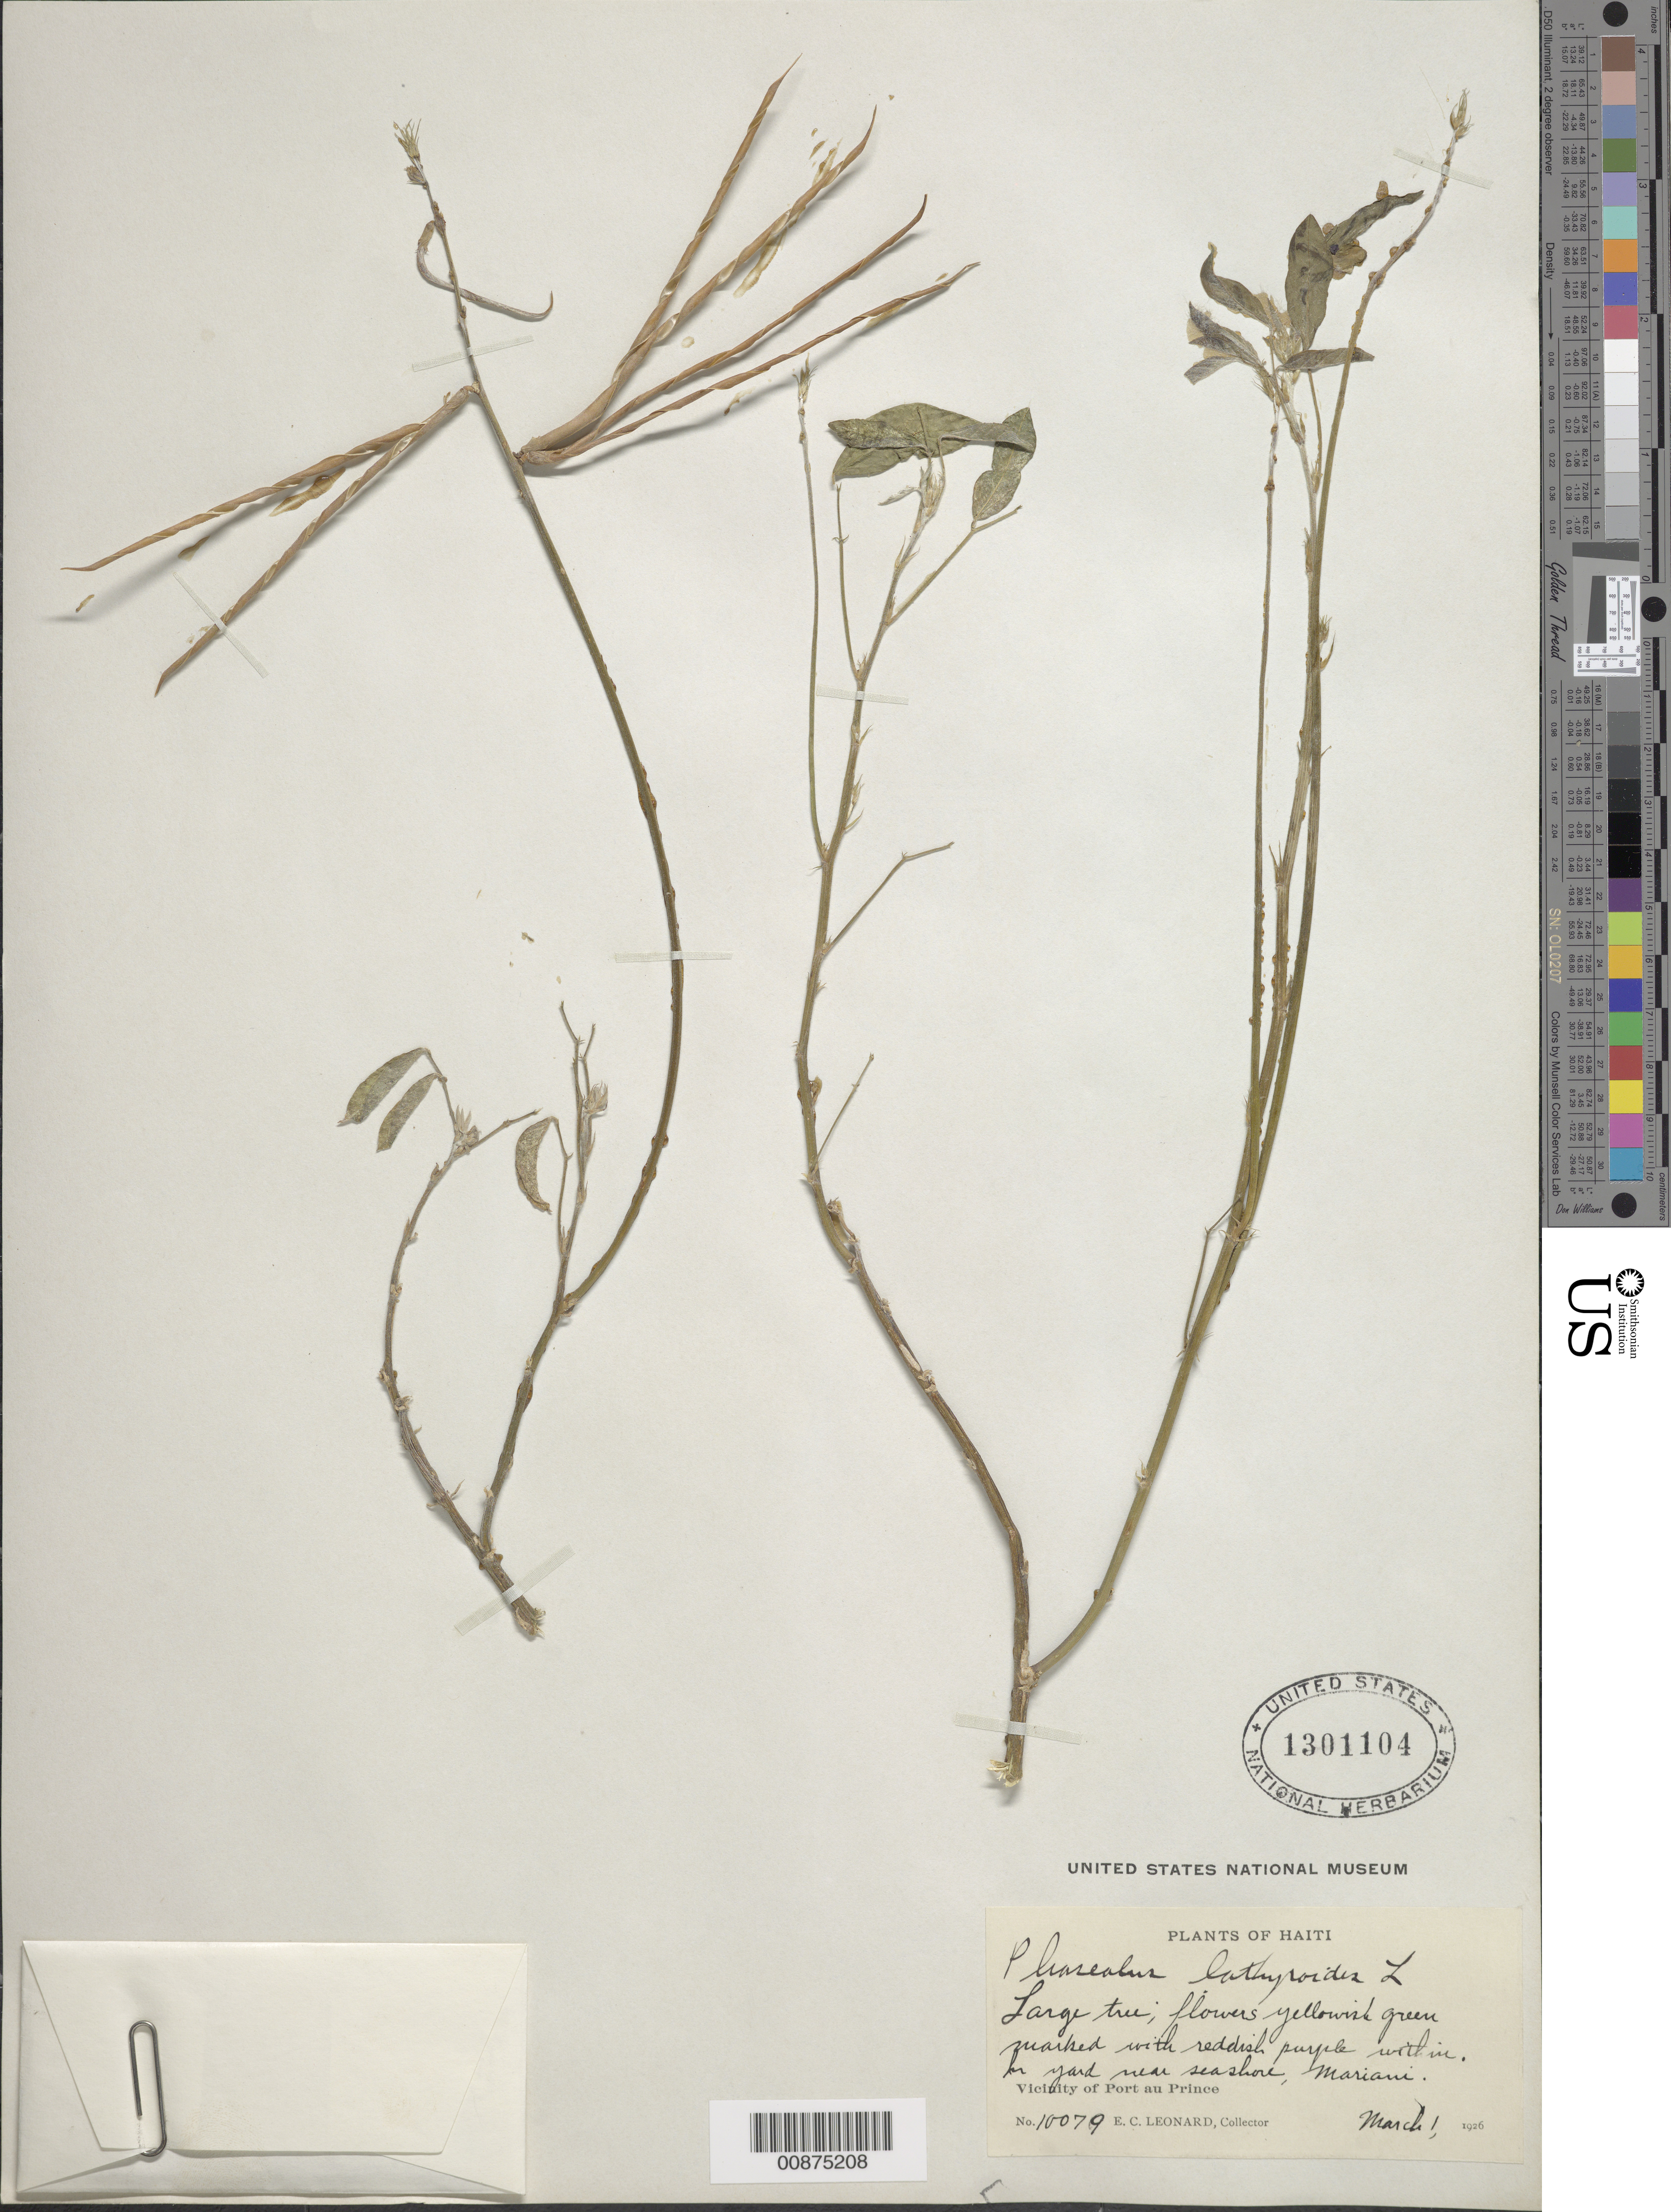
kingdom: Plantae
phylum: Tracheophyta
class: Magnoliopsida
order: Fabales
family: Fabaceae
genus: Macroptilium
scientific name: Macroptilium lathyroides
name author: (L.) Urb.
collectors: E. C. Leonard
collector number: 10079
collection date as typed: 01 Mar 1926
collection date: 1926-03-01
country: Haiti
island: Hispaniola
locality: Vicinity of Port au Prince. Near seashore, Mariani.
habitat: In yard.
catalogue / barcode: US 1301104